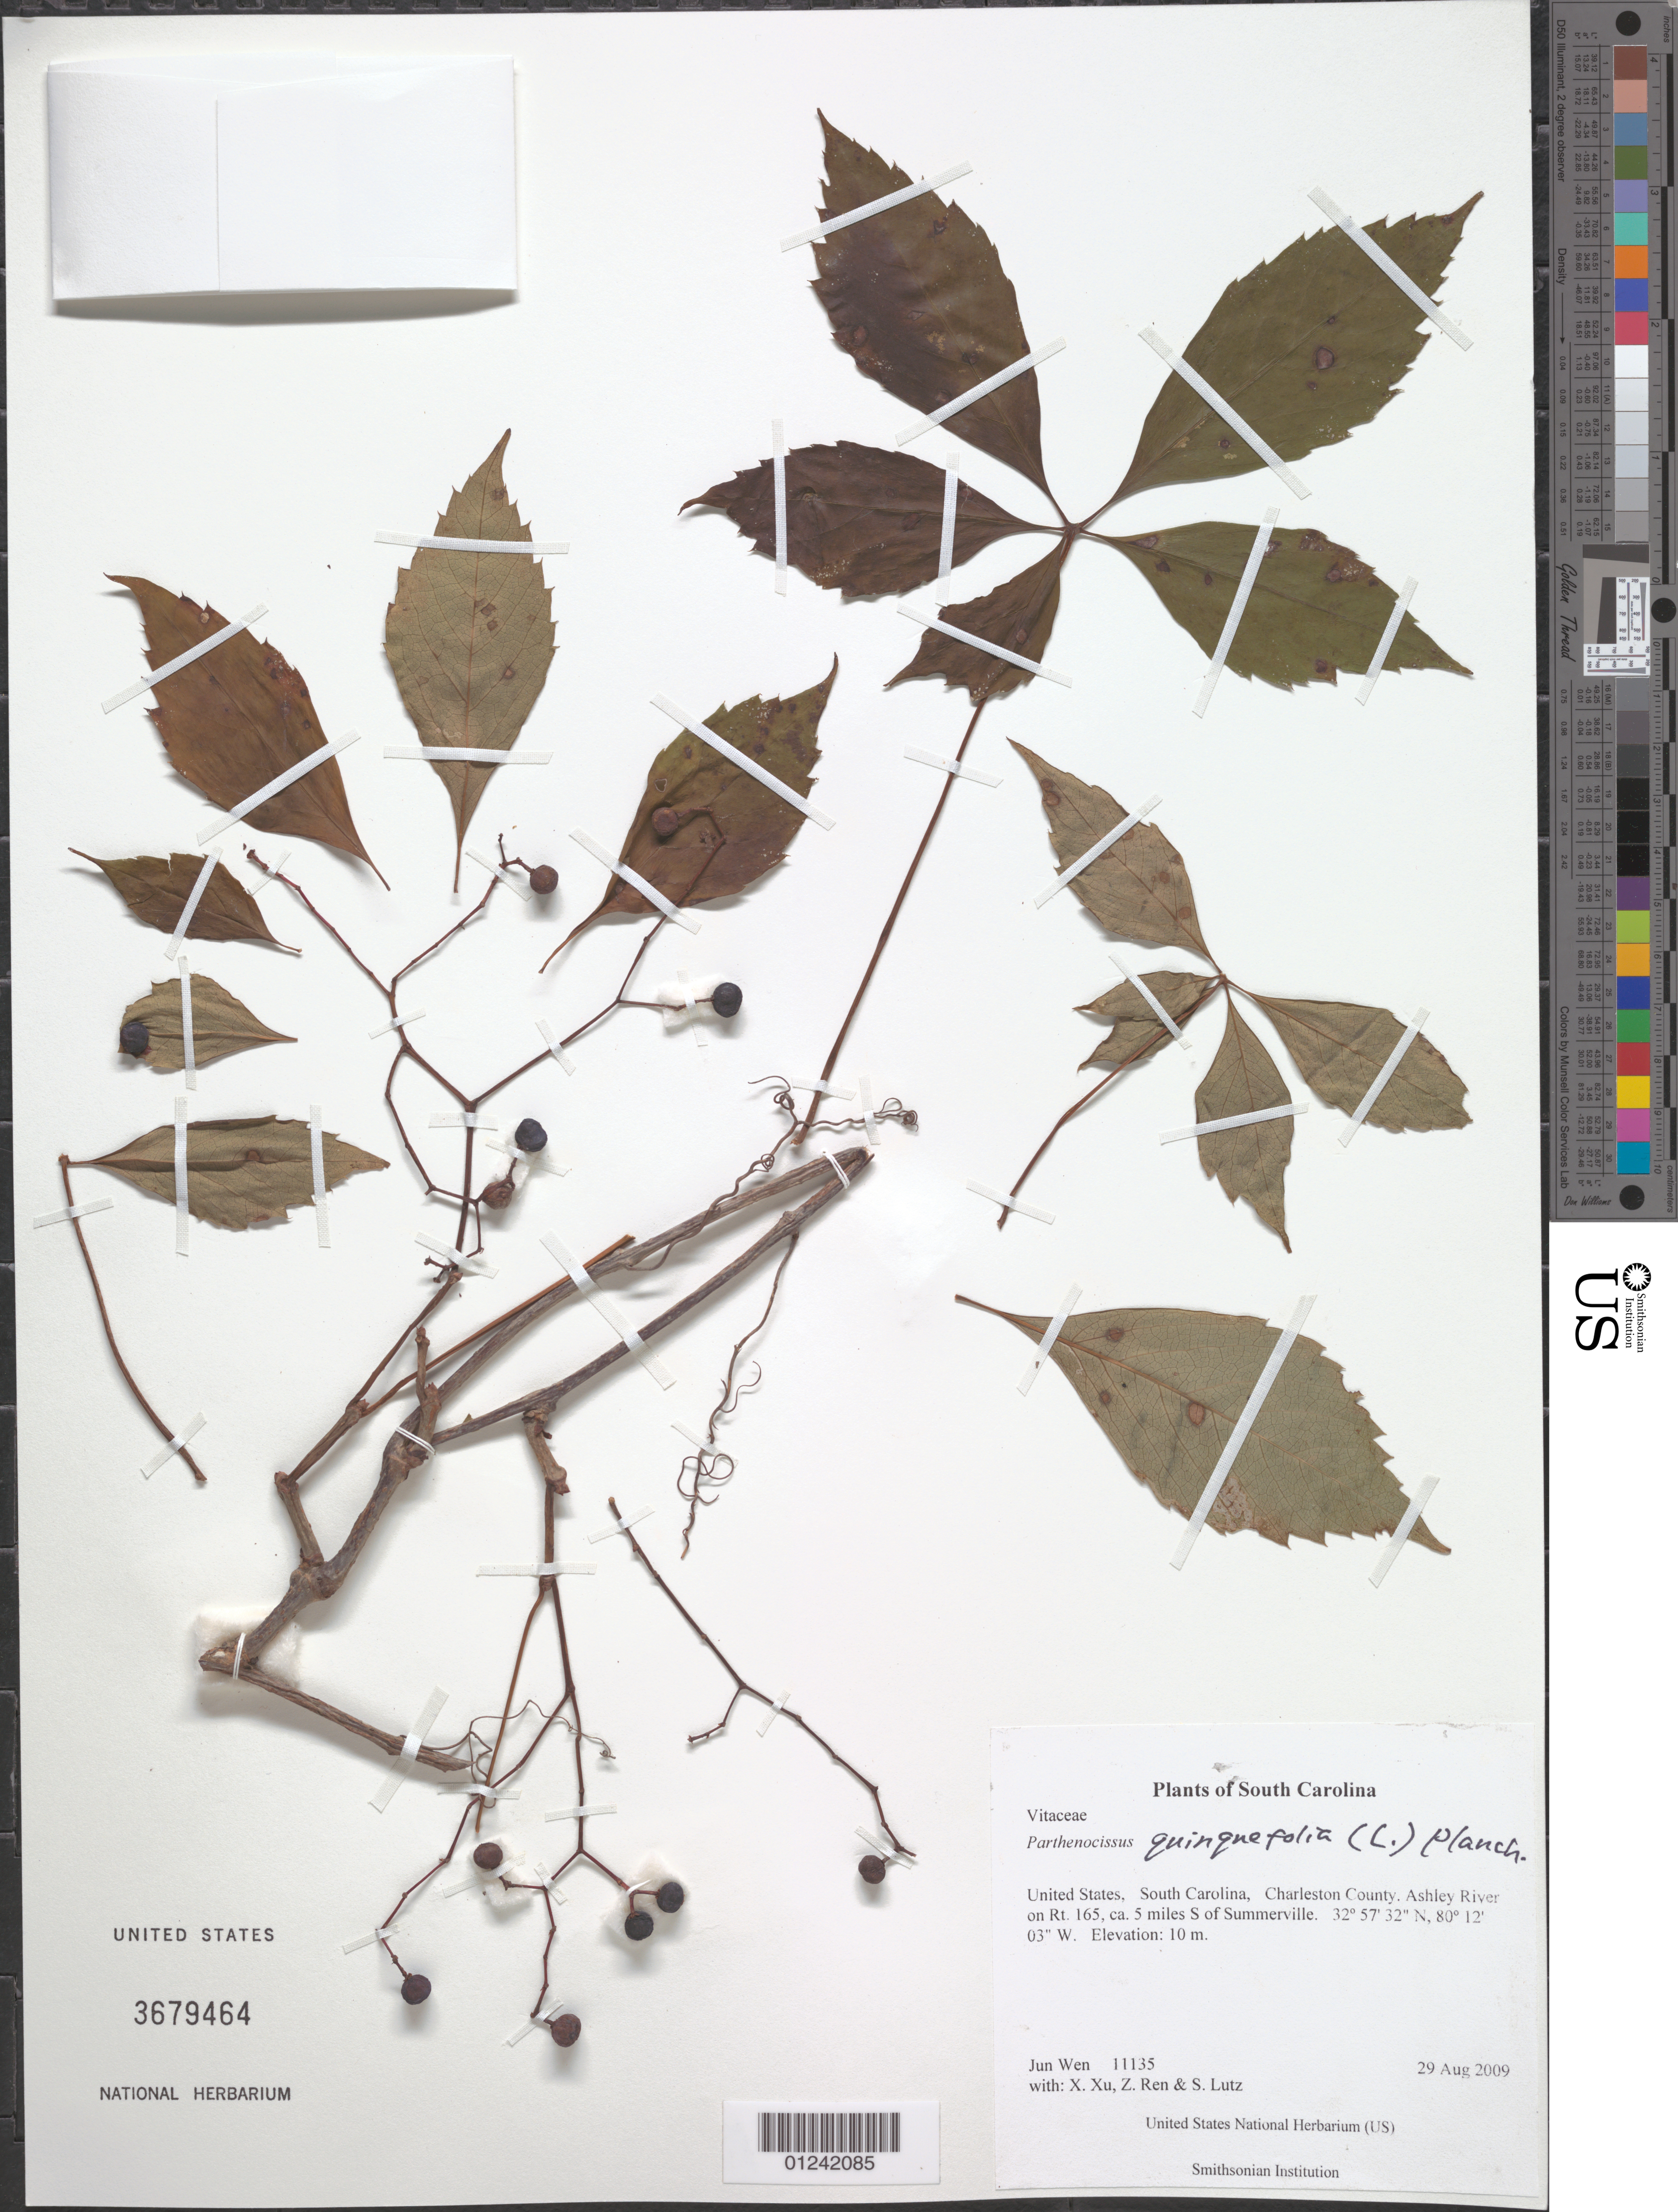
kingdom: Plantae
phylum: Tracheophyta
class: Magnoliopsida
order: Vitales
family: Vitaceae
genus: Parthenocissus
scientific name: Parthenocissus quinquefolia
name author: (L.) Planch.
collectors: J. Wen, X. Xu, Z. Ren & S. Lutz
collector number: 11135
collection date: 2009-08-29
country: United States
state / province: South Carolina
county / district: Charleston County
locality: Ashley River on Rt. 165, ca. 5 miles S of Summerville.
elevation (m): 10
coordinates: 32 57 32.3 N, 80 12 02.7 W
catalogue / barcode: US 3679464